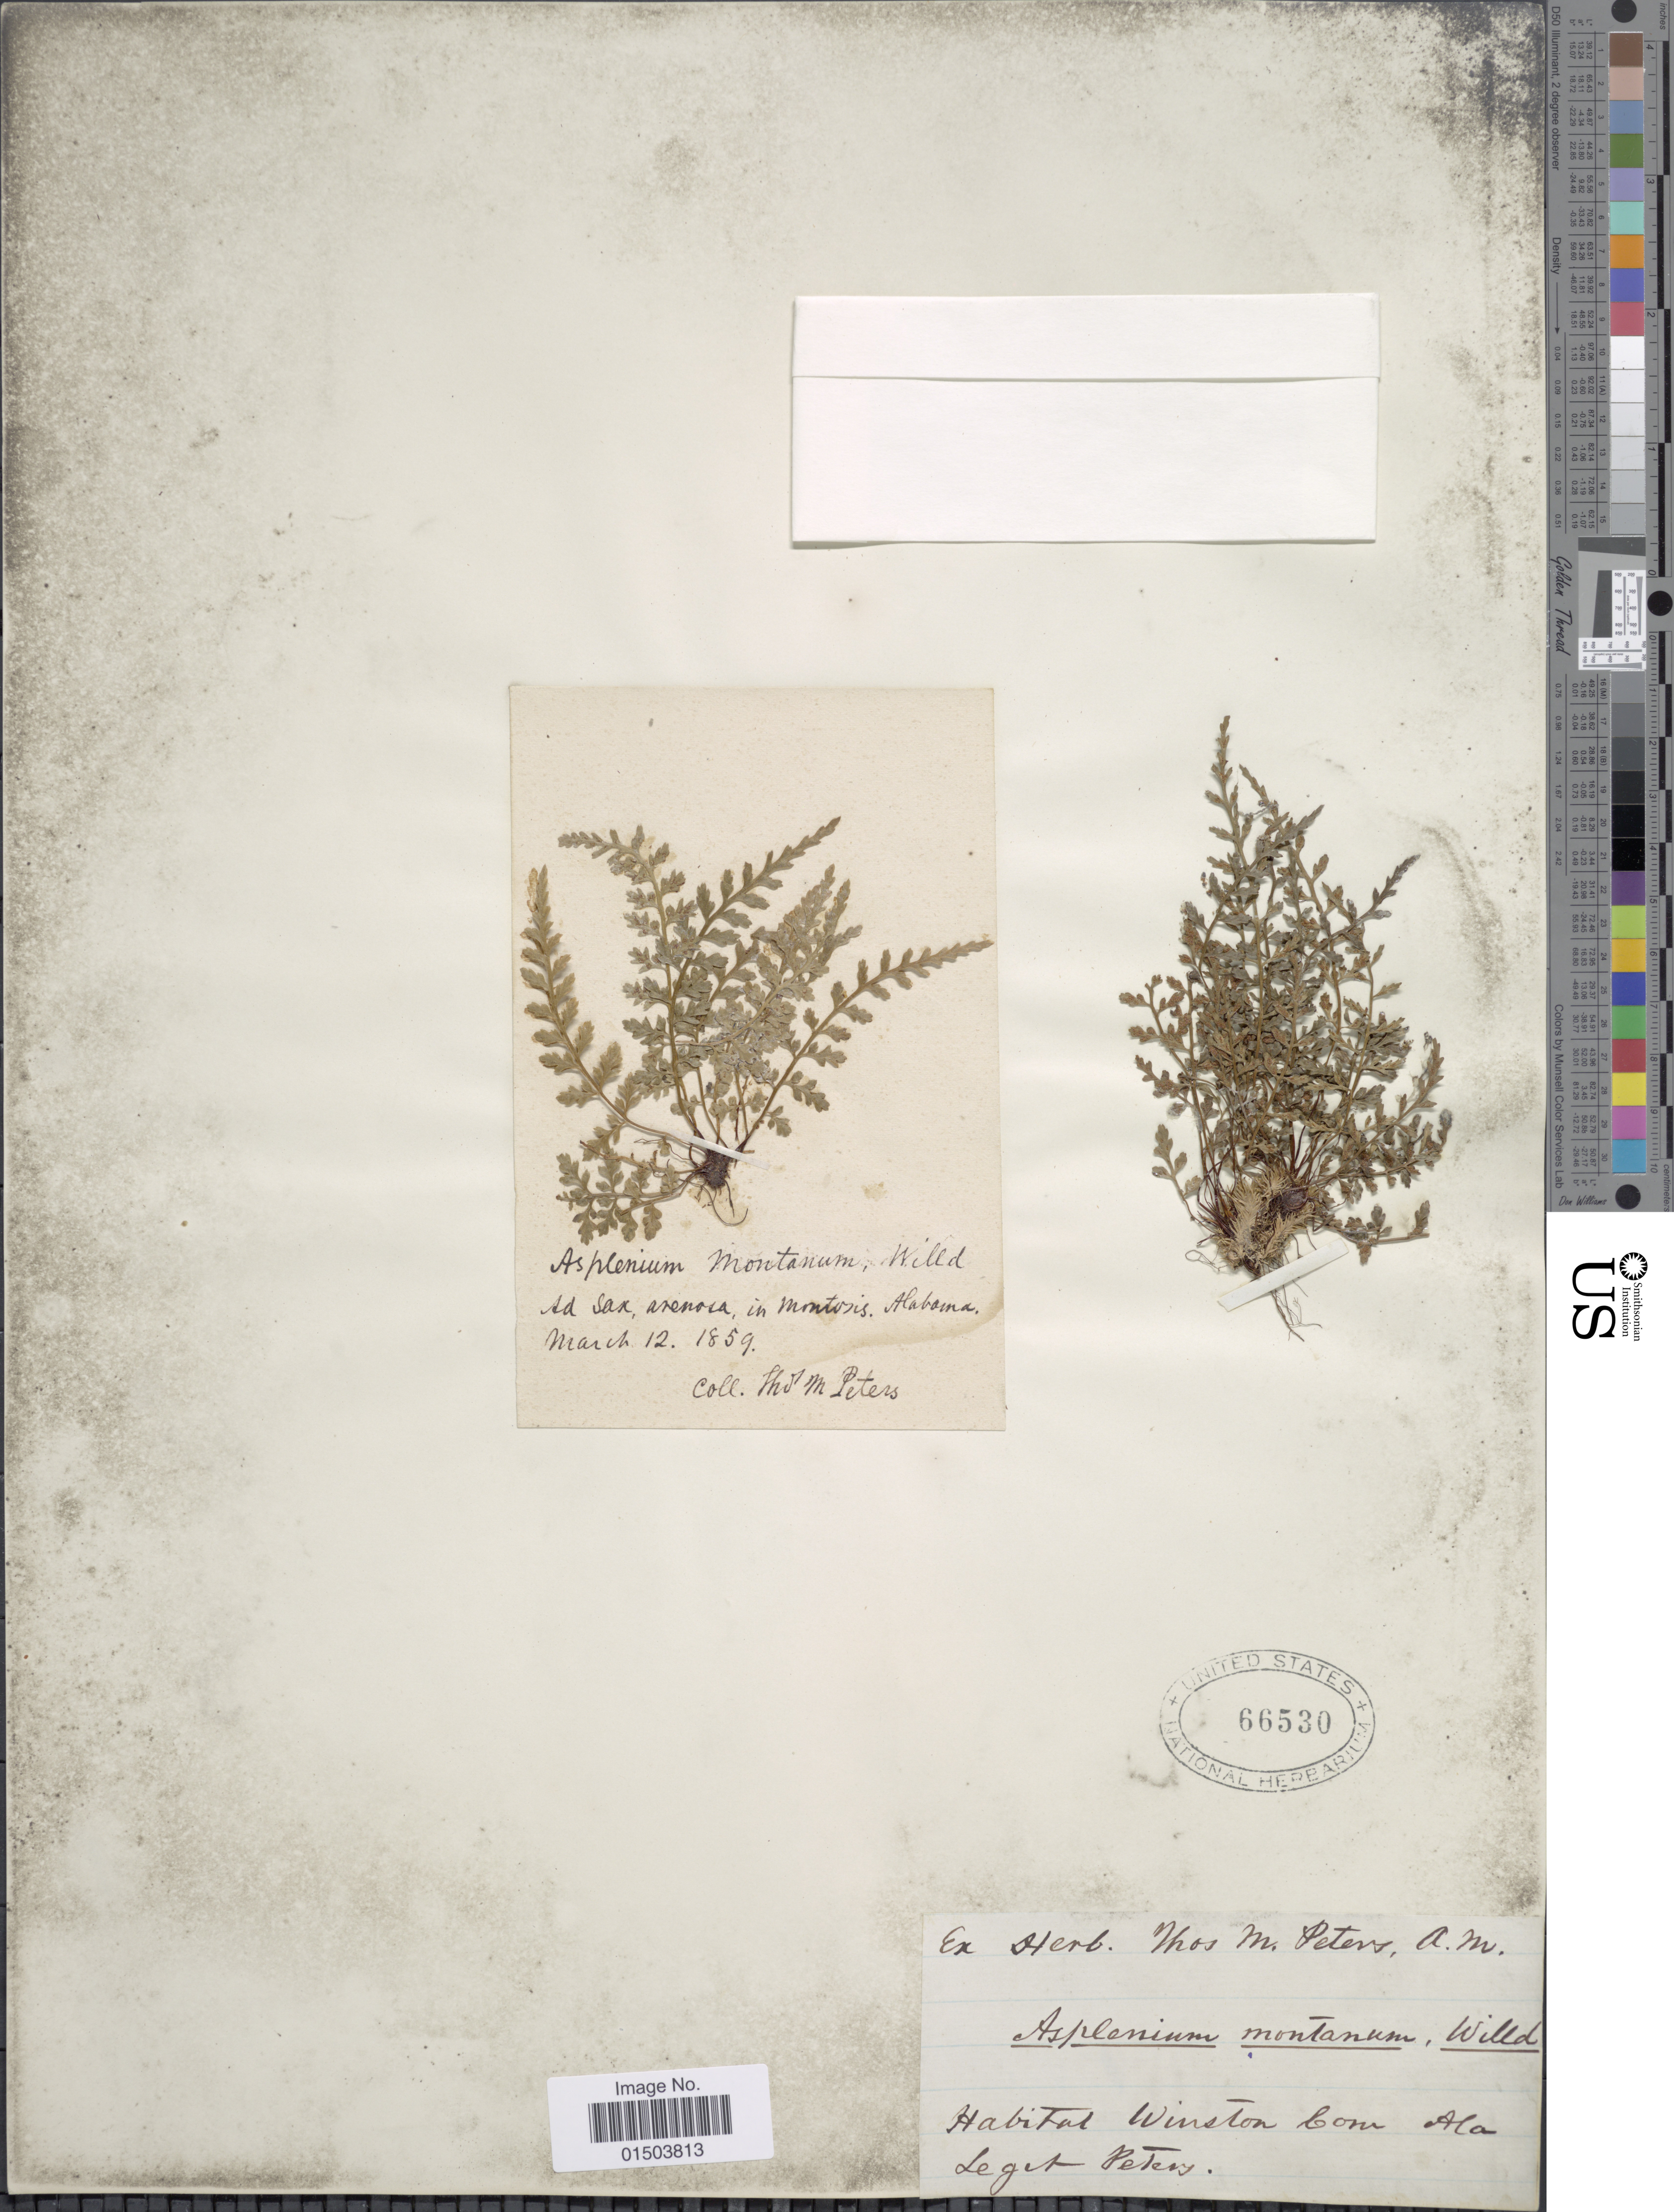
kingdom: Plantae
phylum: Tracheophyta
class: Polypodiopsida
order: Polypodiales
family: Aspleniaceae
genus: Asplenium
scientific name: Asplenium montanum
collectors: -. Peters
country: United States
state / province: Alabama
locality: Winston Co.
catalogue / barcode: US 66530